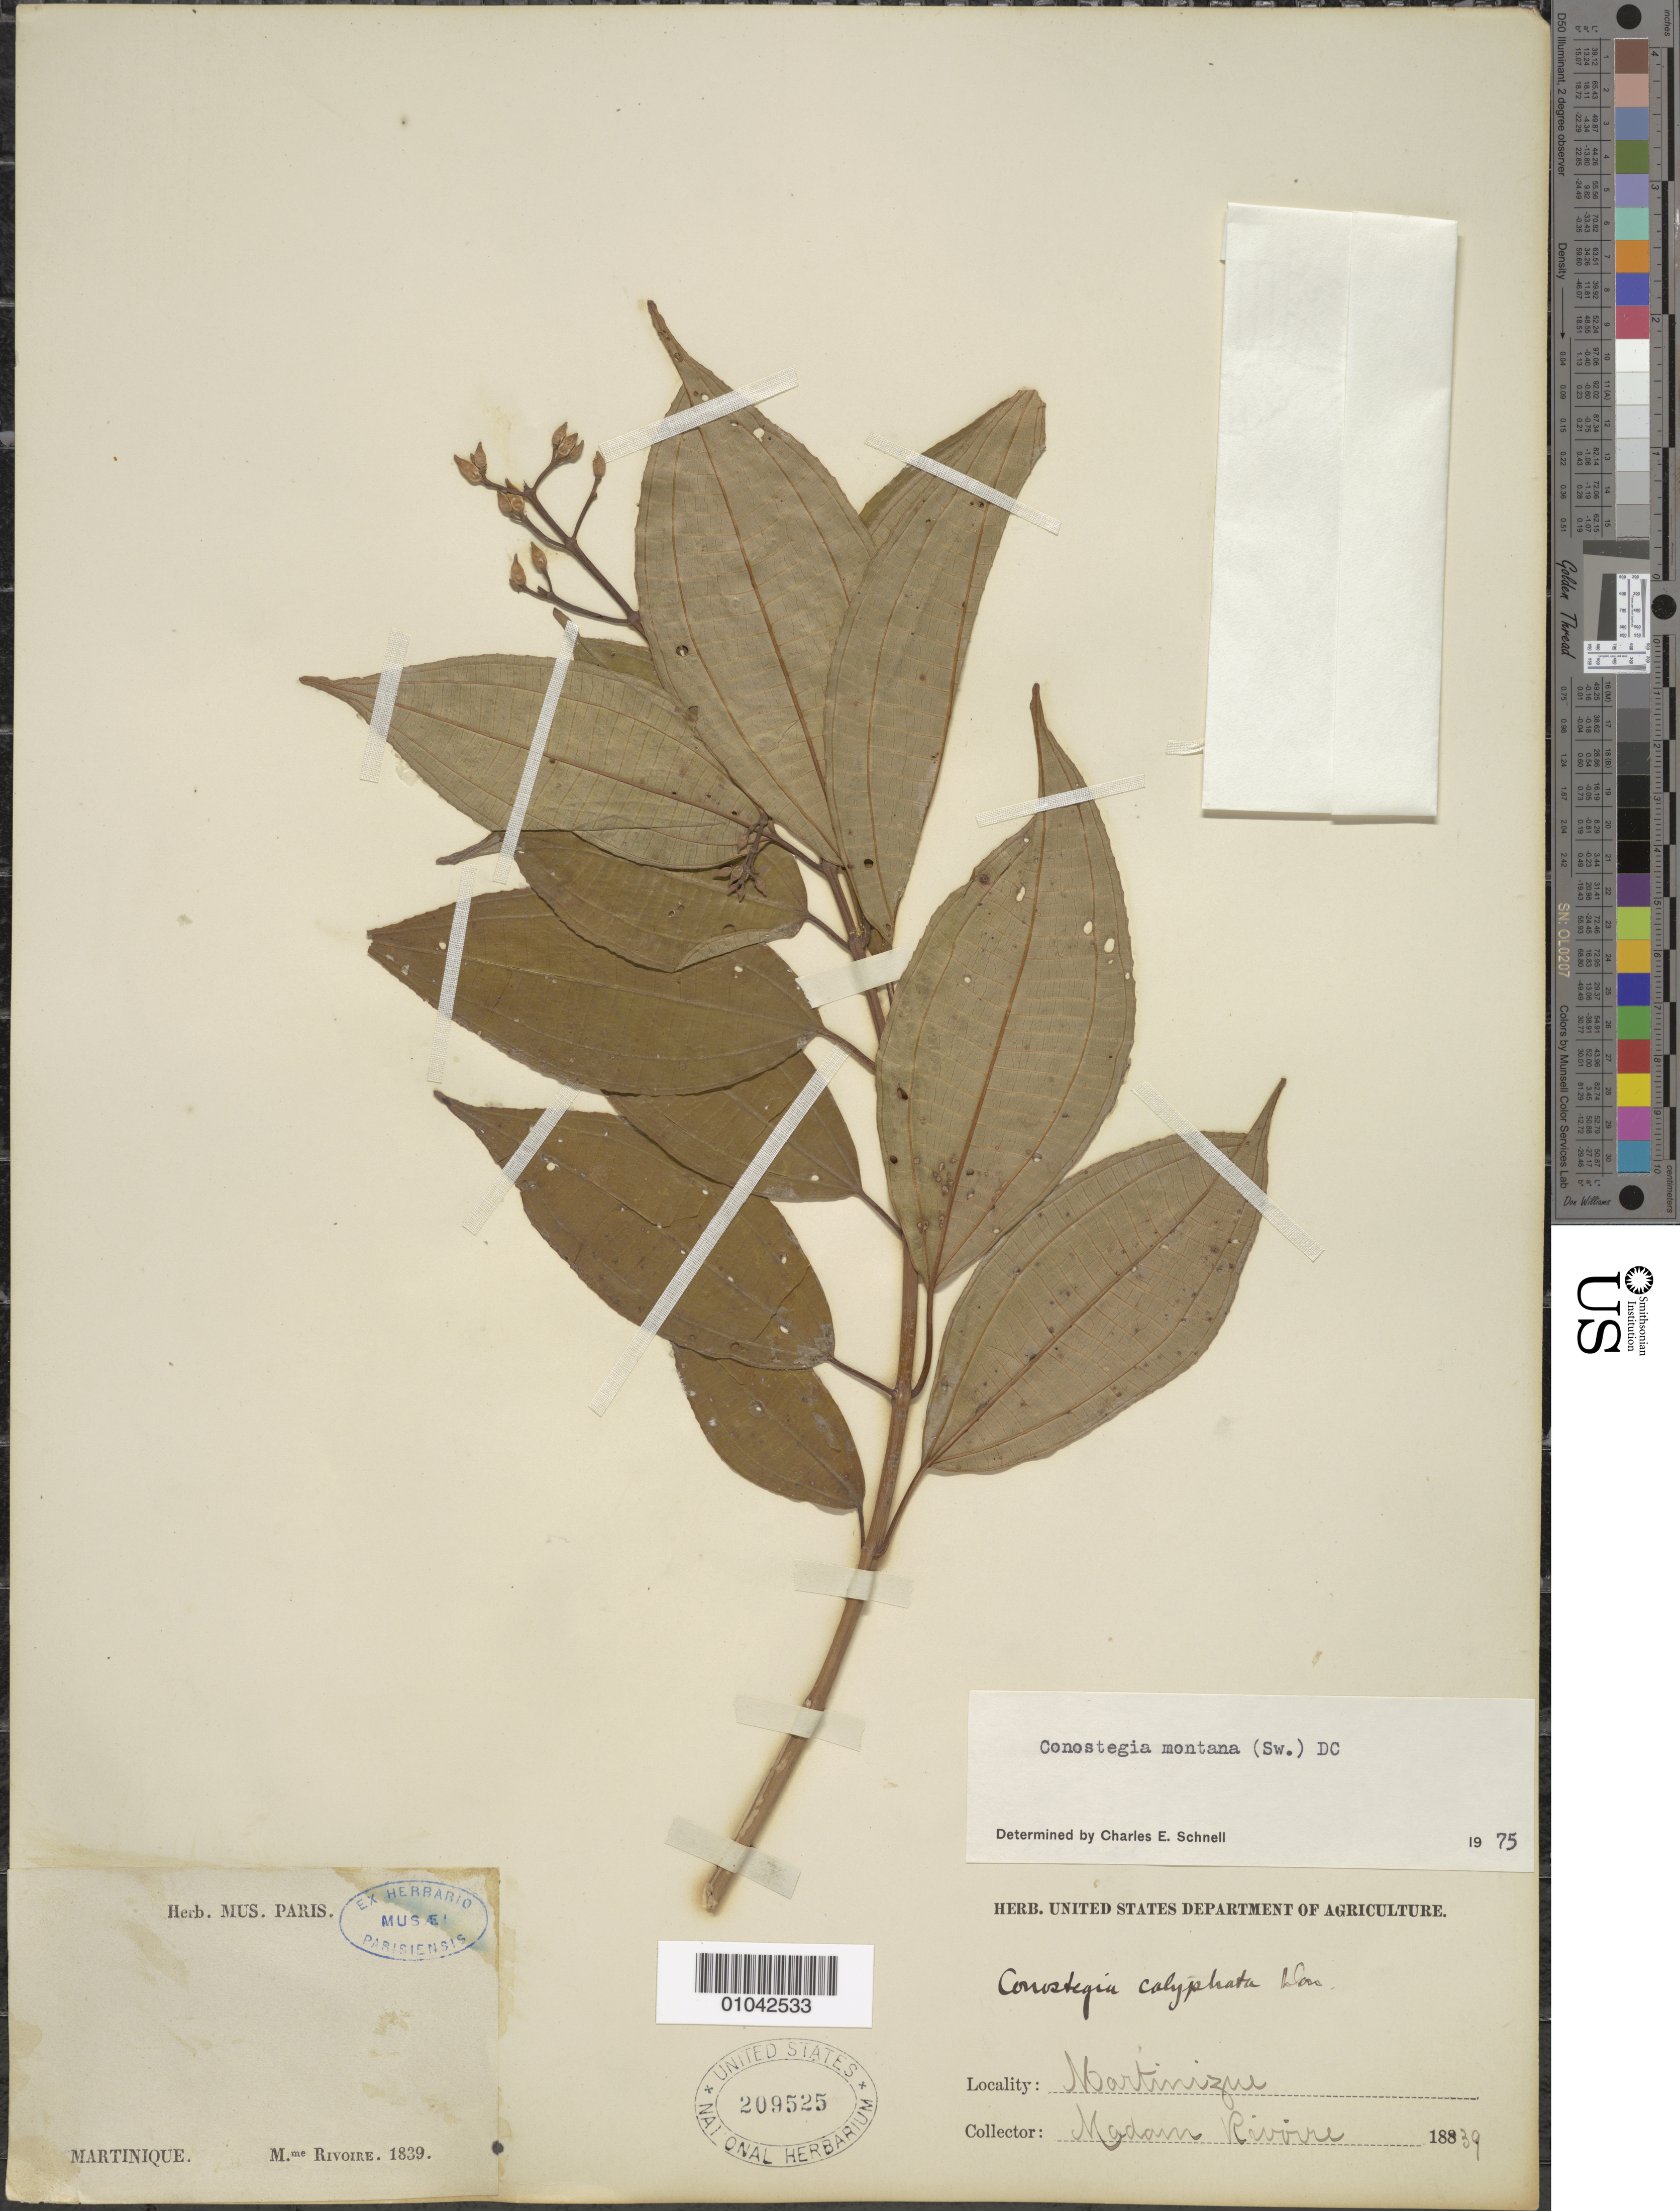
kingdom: Plantae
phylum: Tracheophyta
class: Magnoliopsida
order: Myrtales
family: Melastomataceae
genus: Conostegia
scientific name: Conostegia montana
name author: (Sw.) D. Don ex DC.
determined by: Schnell, C. E.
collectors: M. Rivoire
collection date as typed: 1839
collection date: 1839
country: Martinique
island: Martinique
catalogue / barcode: US 209525